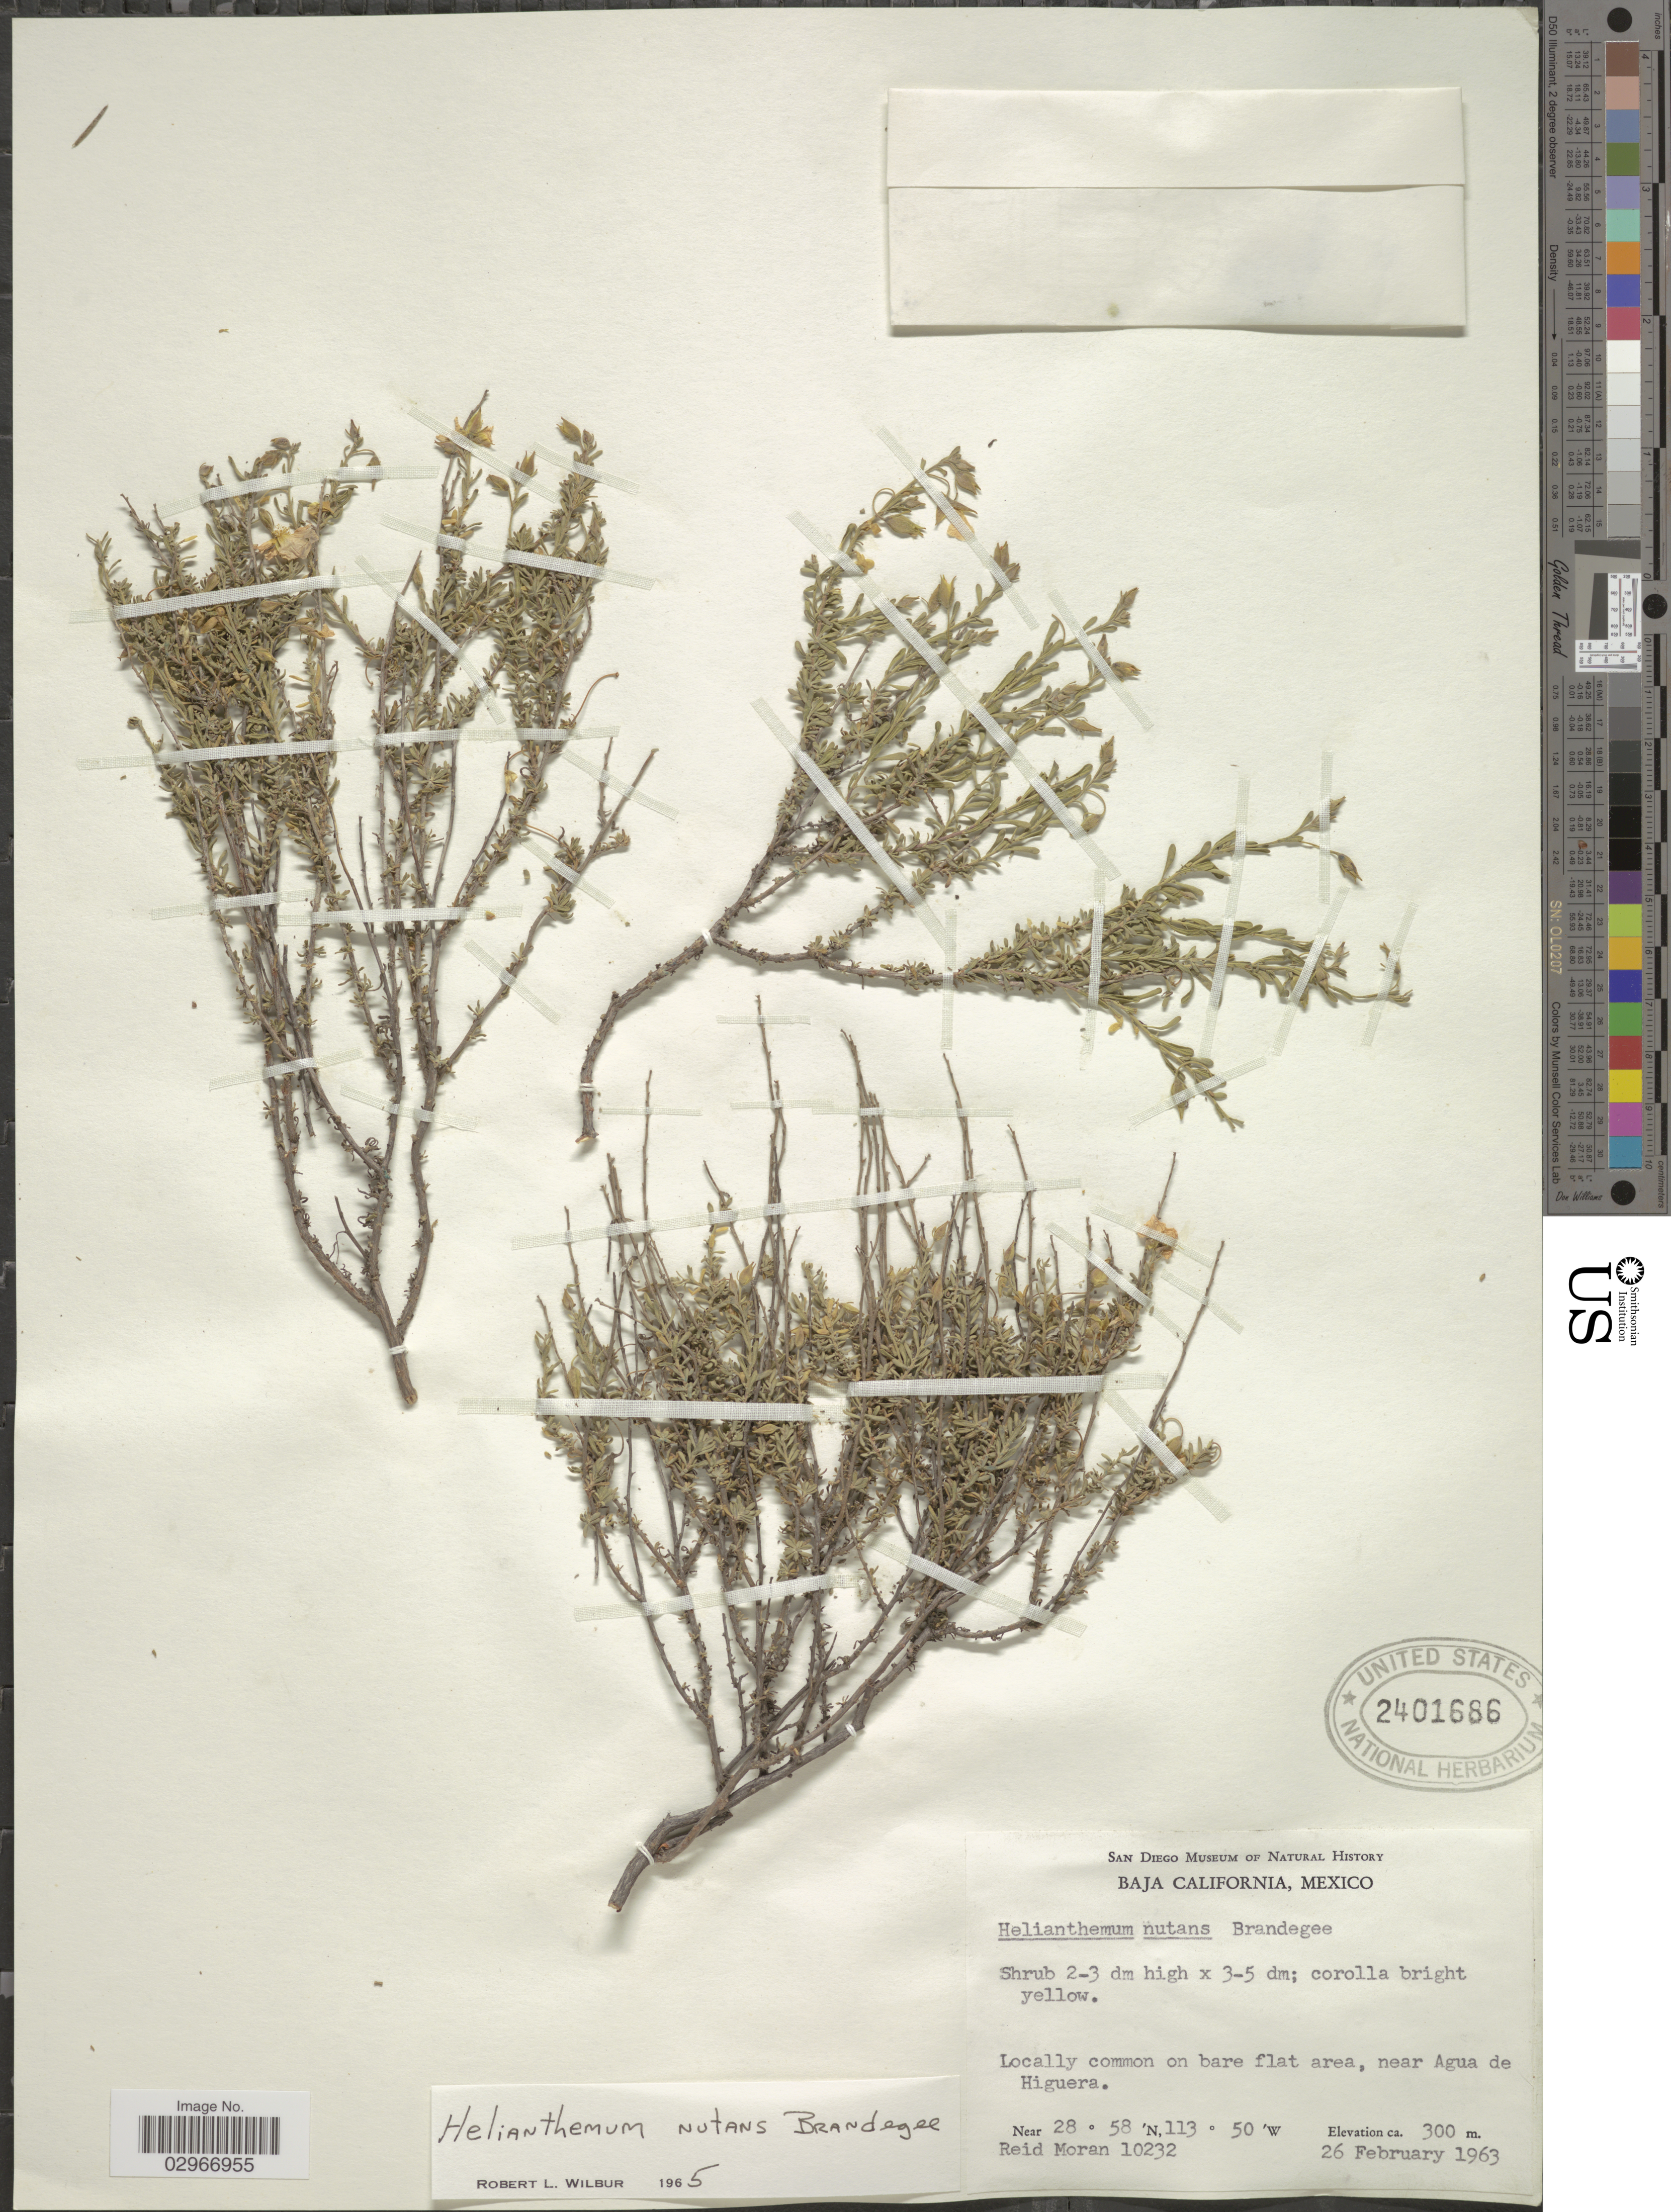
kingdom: Plantae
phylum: Tracheophyta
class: Magnoliopsida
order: Malvales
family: Cistaceae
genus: Helianthemum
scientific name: Helianthemum nutans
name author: Brandegee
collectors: R. Moran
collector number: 10232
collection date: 1963-02-26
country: Mexico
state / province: Baja California Norte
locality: Near Agua de Higuera.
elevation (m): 300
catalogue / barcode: US 2401686